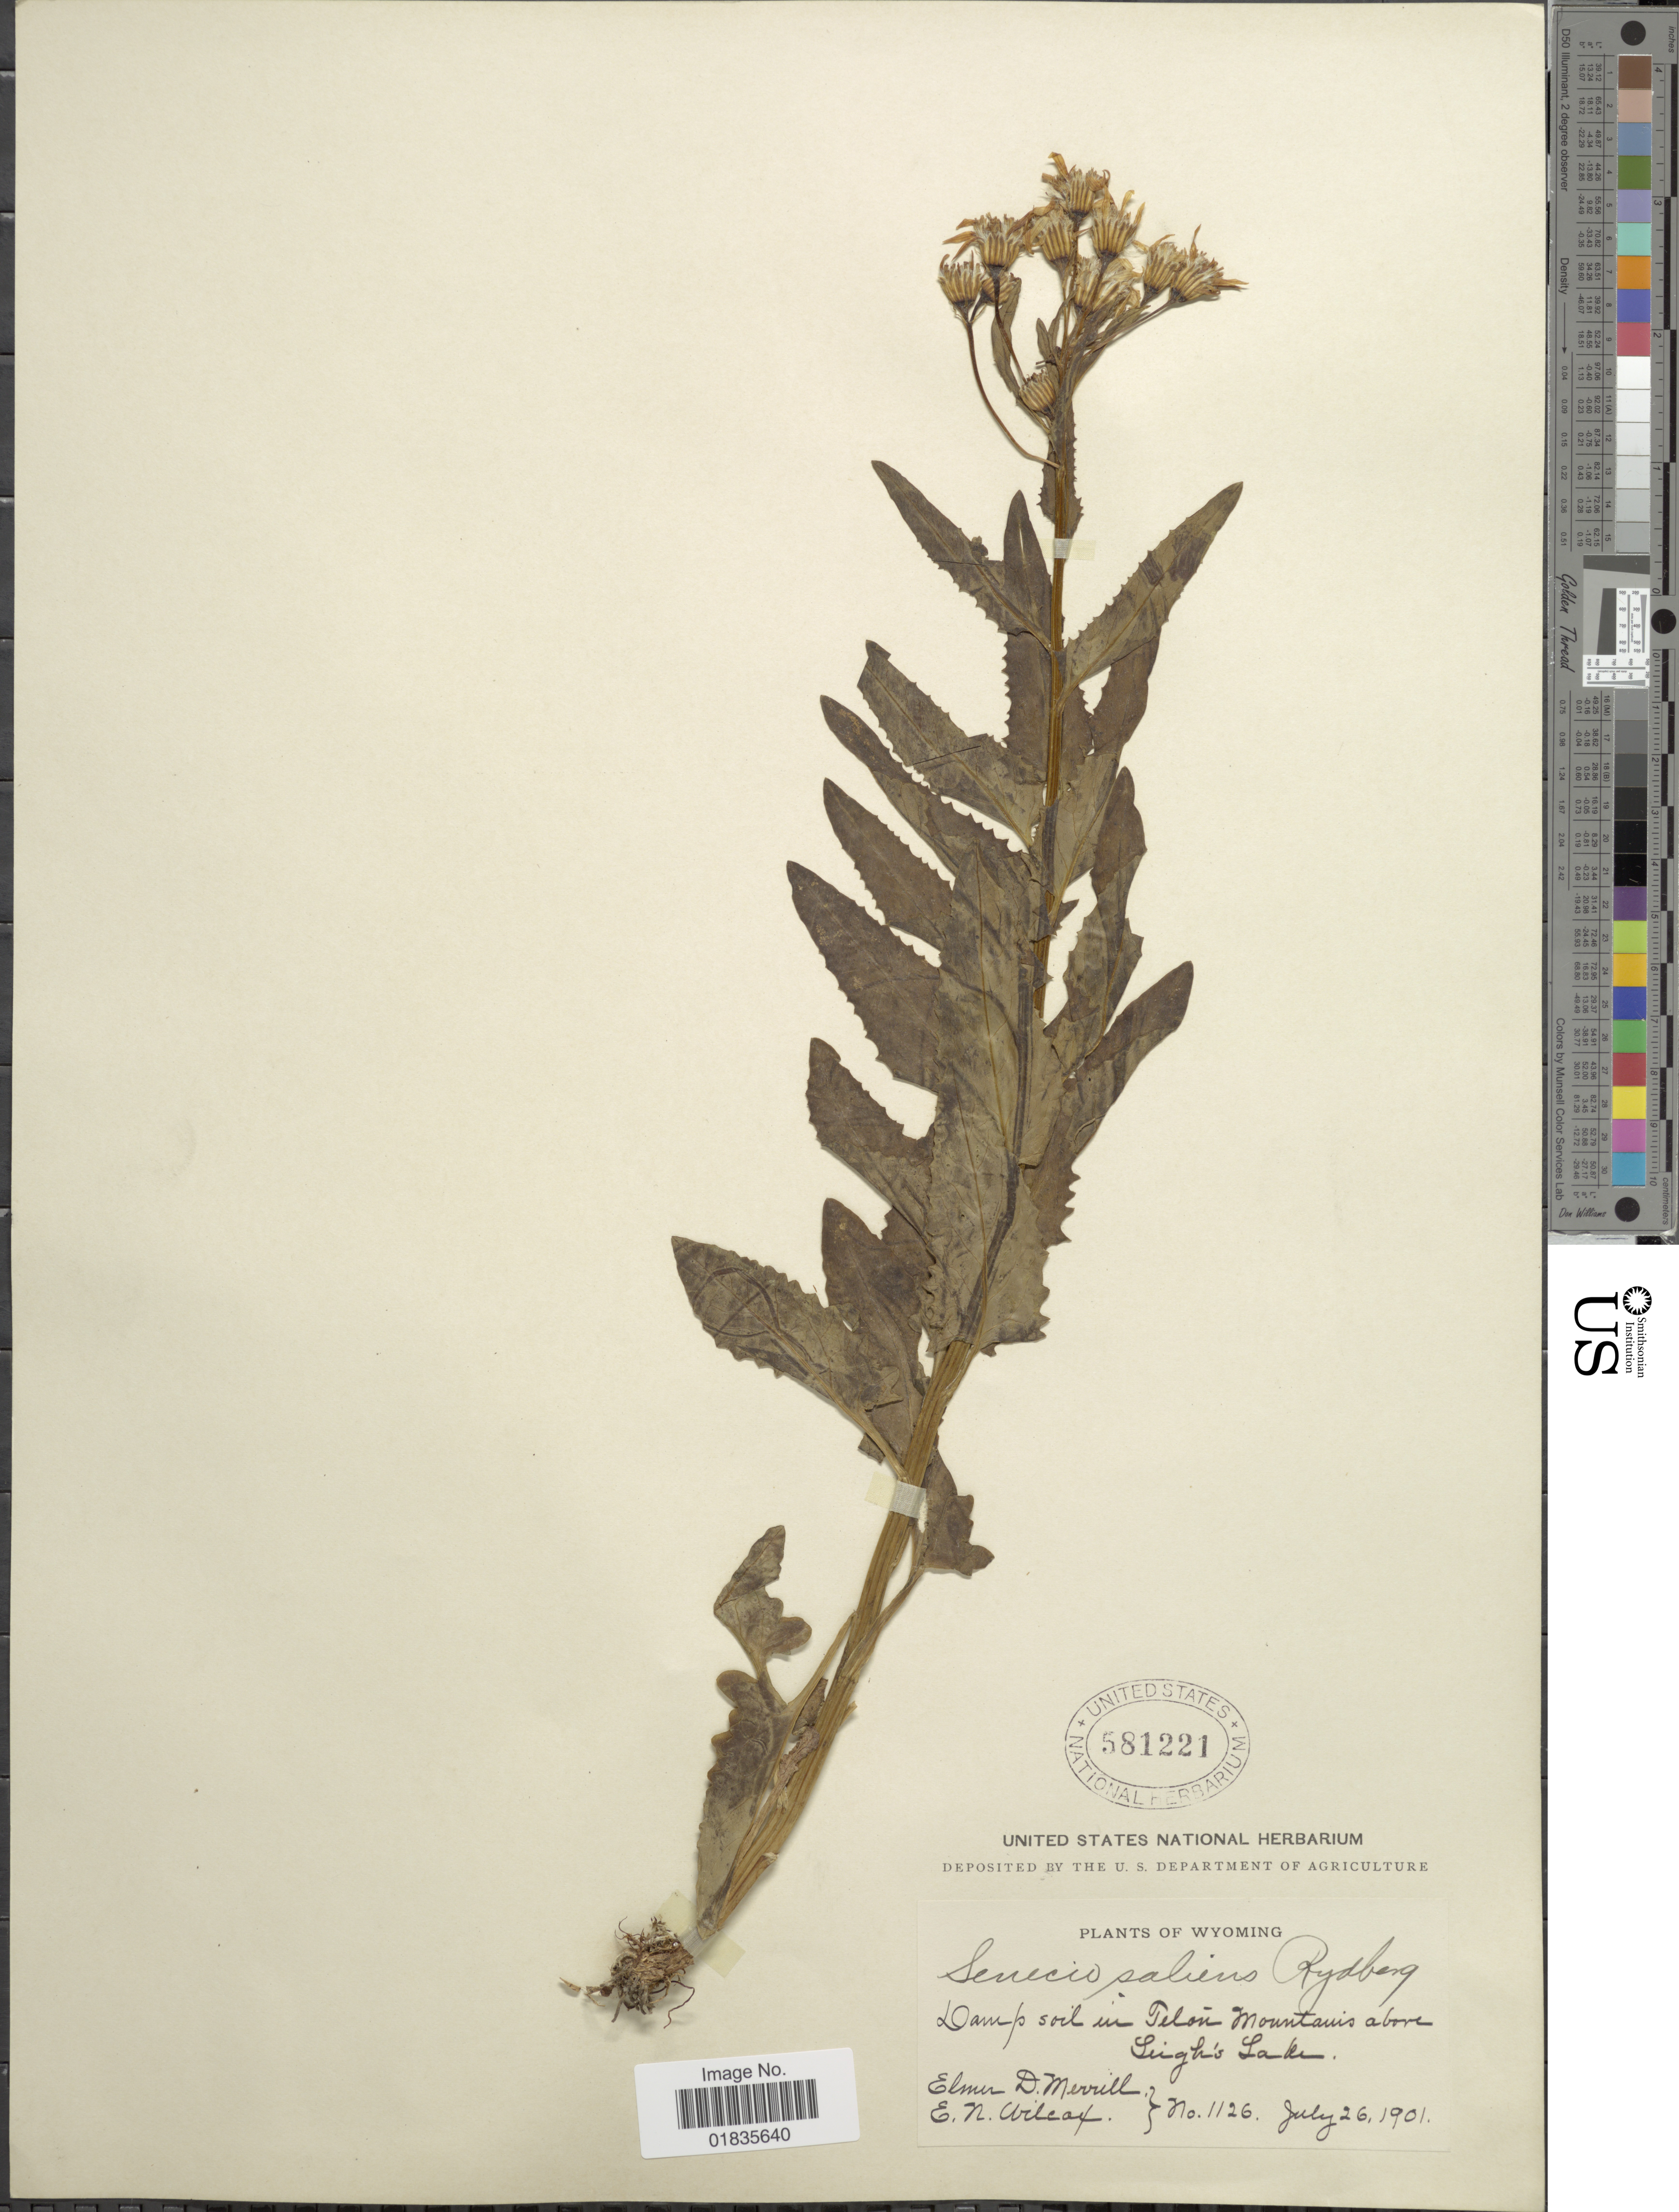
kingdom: Plantae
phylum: Tracheophyta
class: Magnoliopsida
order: Asterales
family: Asteraceae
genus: Senecio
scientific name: Senecio triangularis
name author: Hook.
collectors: E. D. Merrill & E. Wilcox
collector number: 1126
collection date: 1901-07-26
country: United States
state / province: Wyoming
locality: Damp soil in Teton Mountains above Leigh's Lake.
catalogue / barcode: US 581221